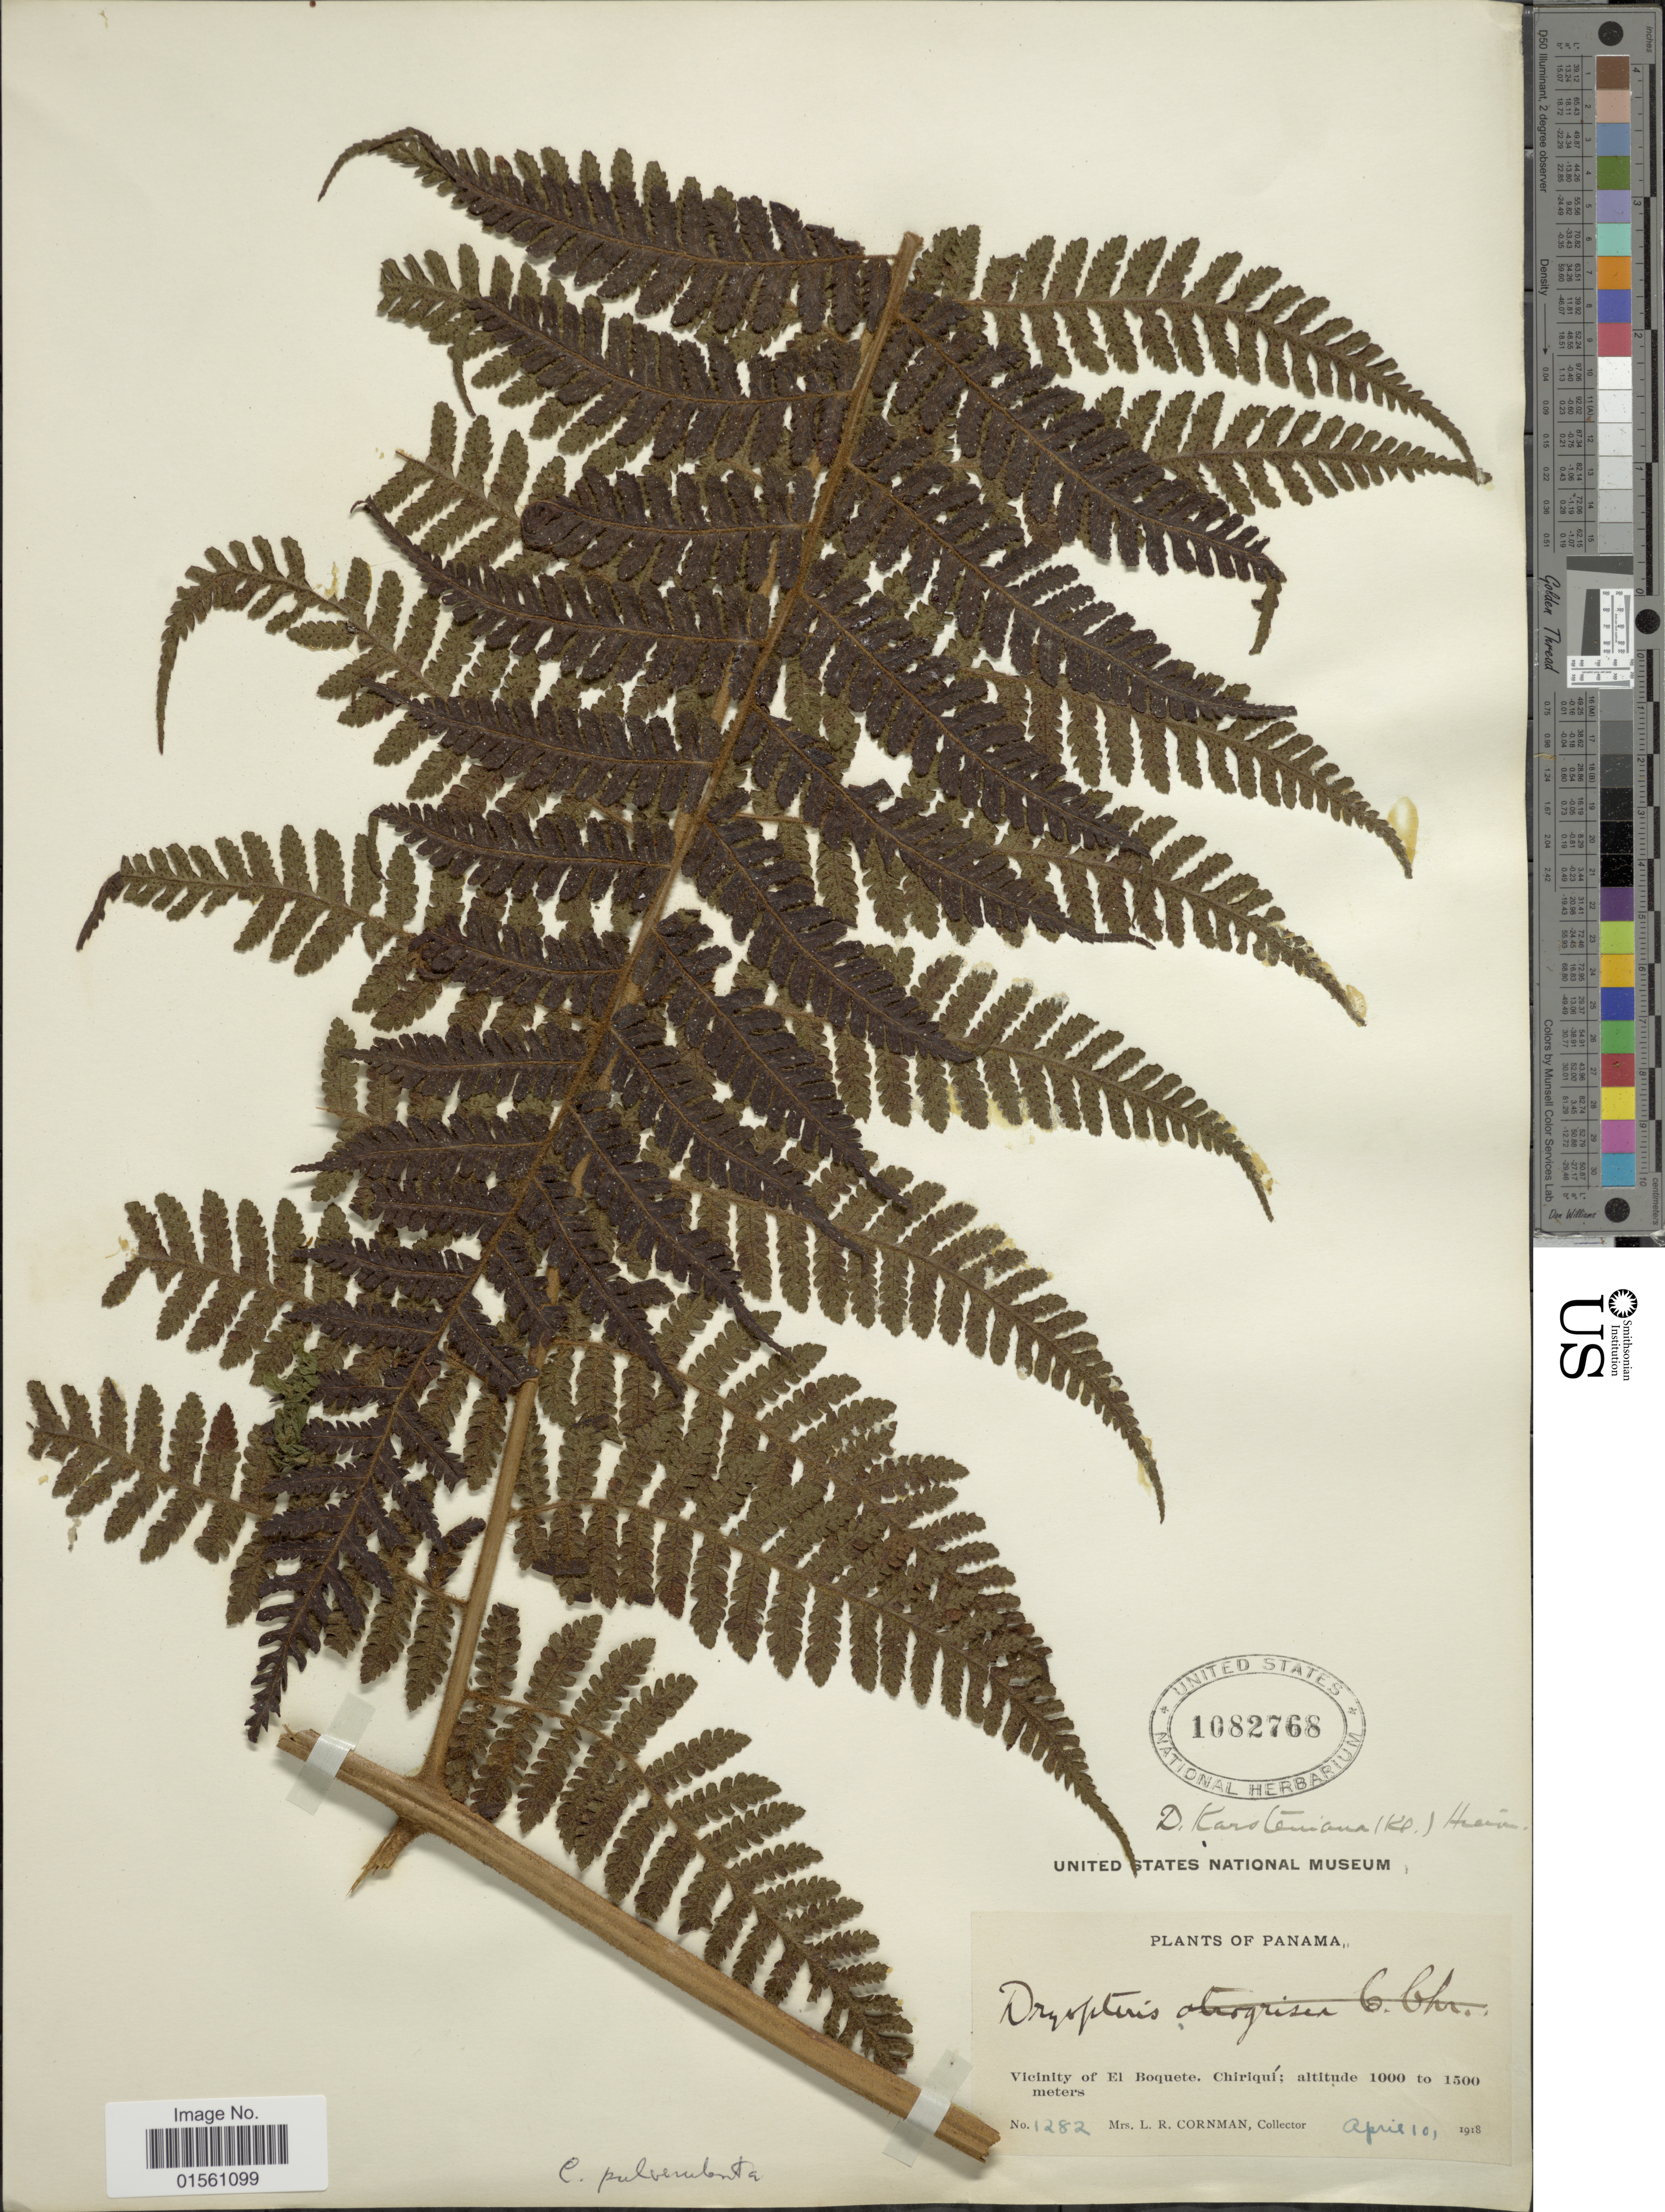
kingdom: Plantae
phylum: Tracheophyta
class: Polypodiopsida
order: Polypodiales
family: Dryopteridaceae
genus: Megalastrum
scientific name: Megalastrum pulverulentum var. pulverulentum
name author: (Poir.) A.R. Sm. & R.C. Moran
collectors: L. Cornman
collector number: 1282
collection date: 1918-04-10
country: Panama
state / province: Chiriqui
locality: Panama, vicinity of El Boquete, Chiriqui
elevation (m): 1000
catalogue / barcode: US 1082768